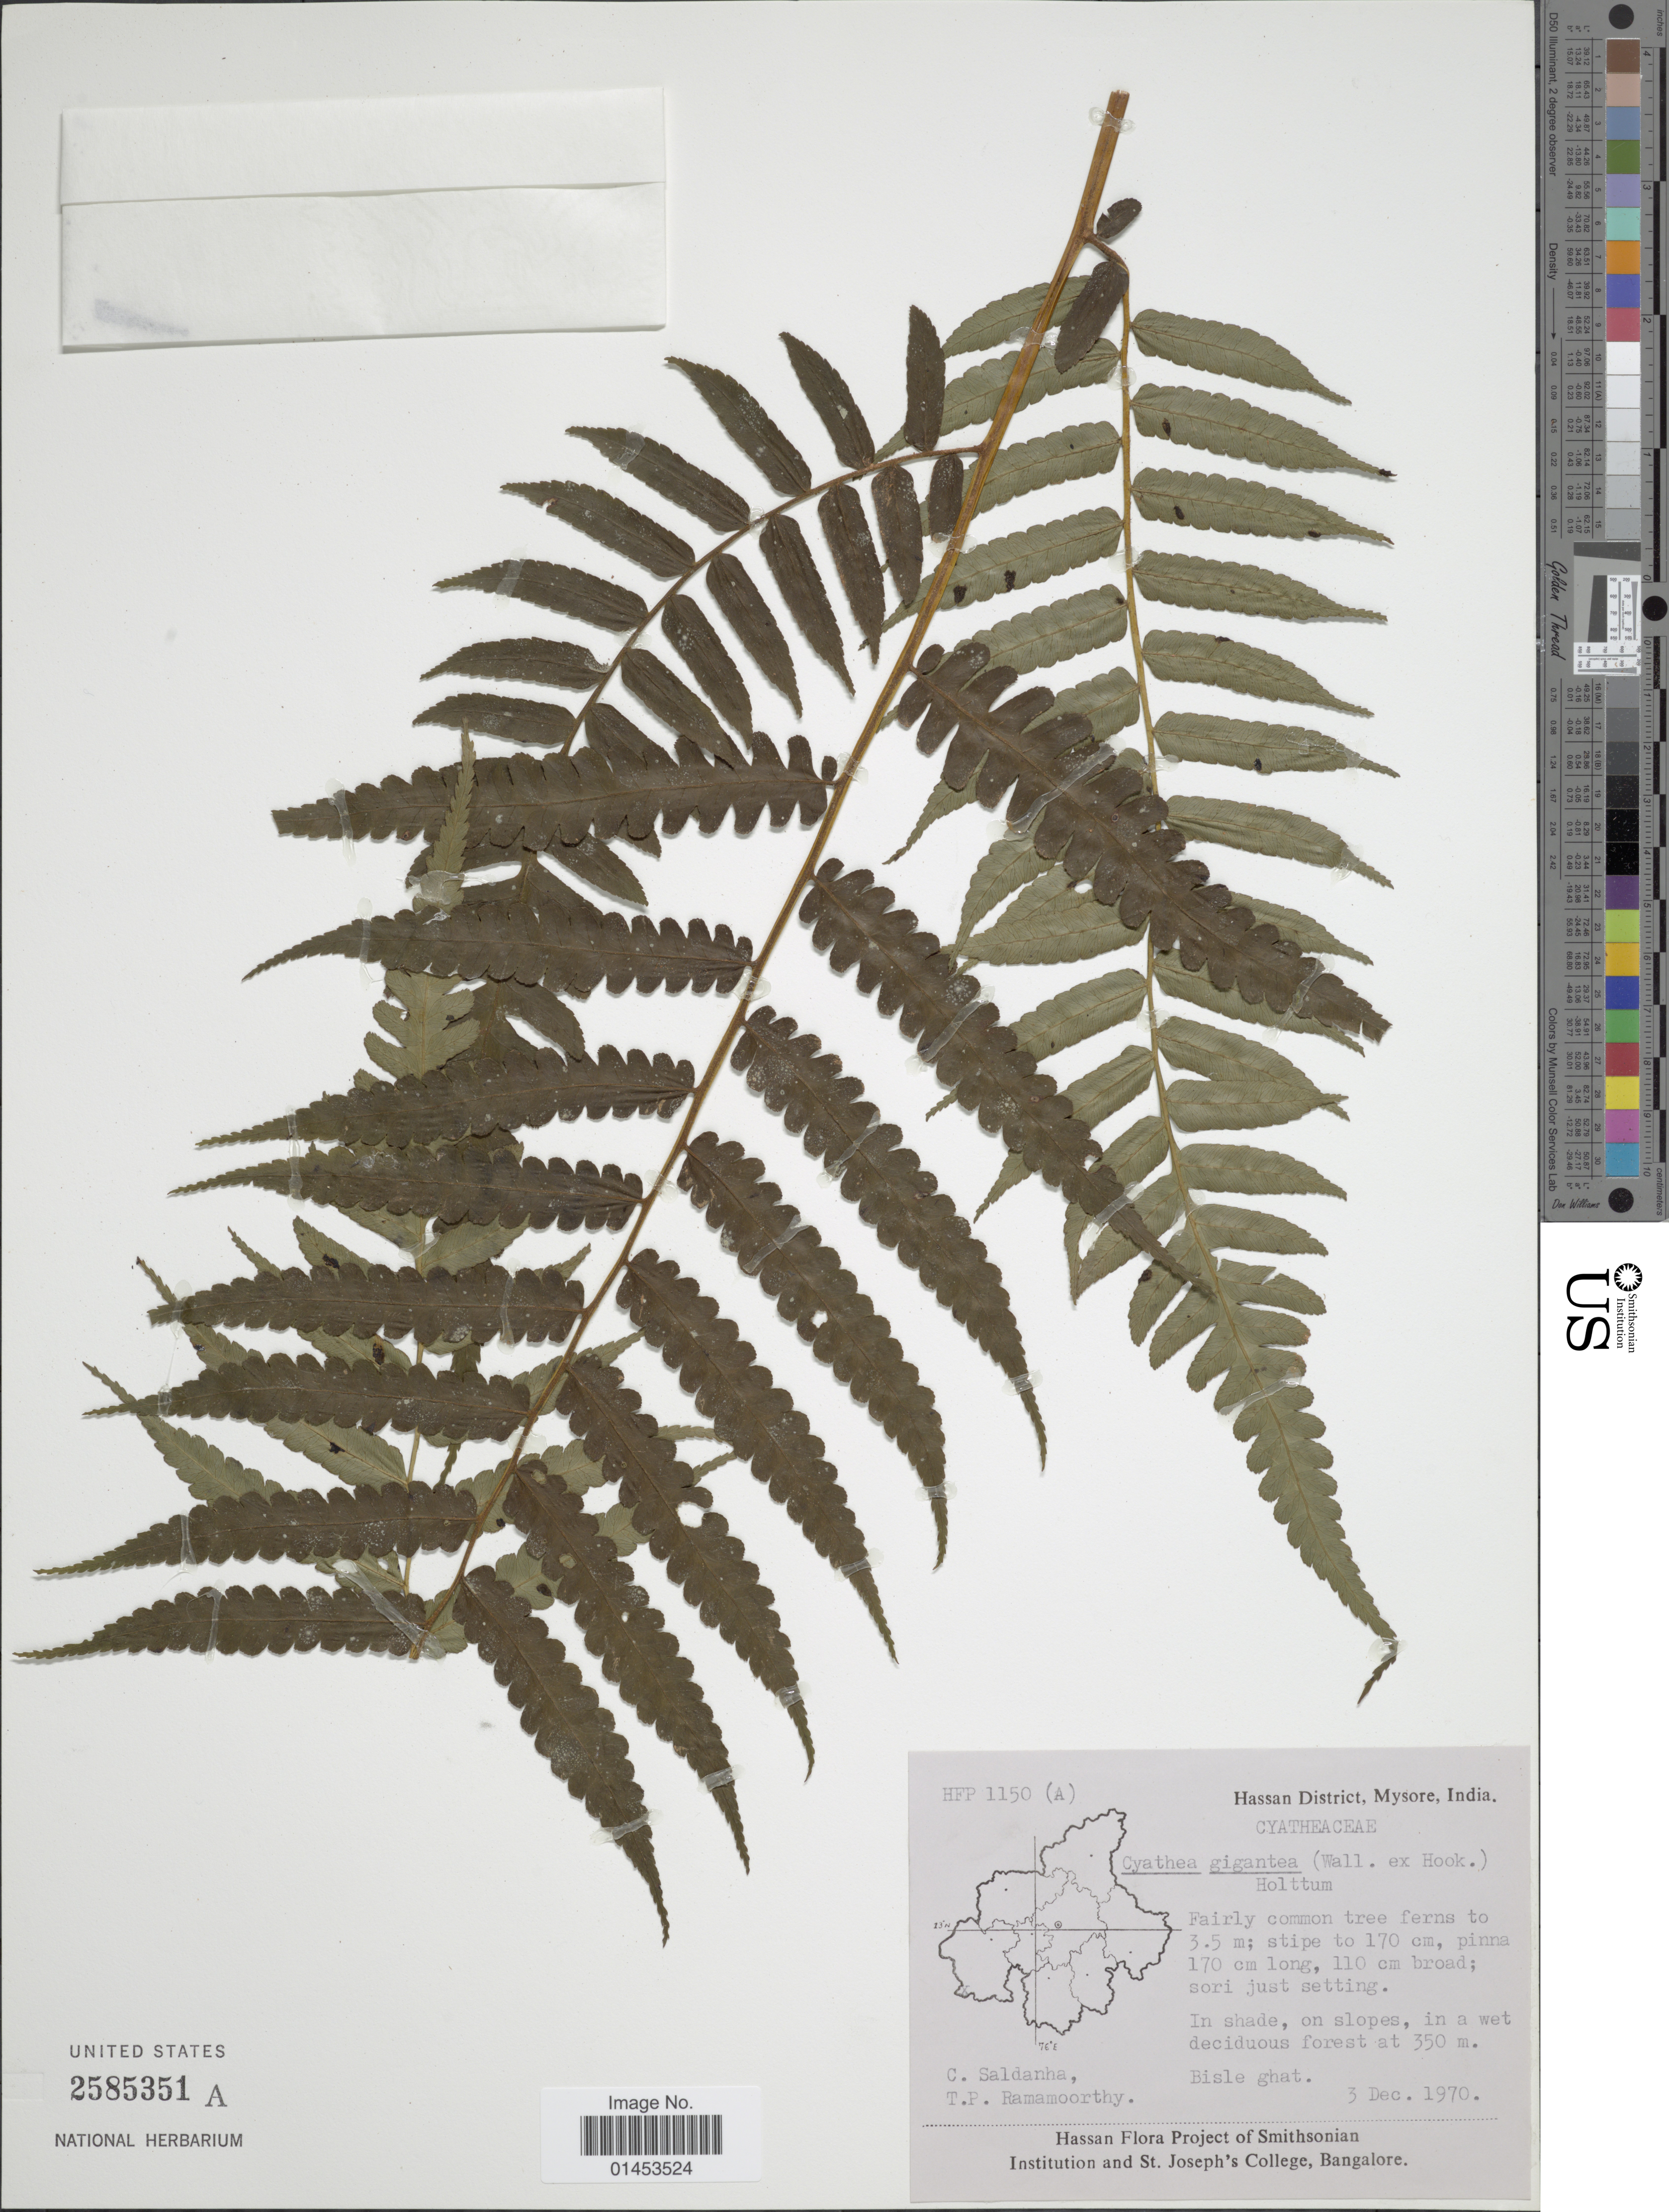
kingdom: Plantae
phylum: Tracheophyta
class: Polypodiopsida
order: Cyatheales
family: Cyatheaceae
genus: Cyathea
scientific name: Cyathea gigantea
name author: (Wall. ex Hook.) Holttum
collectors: C. Saldanha & T. P. Ramamoorthy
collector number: HFP1150(A)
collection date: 1970-12-03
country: India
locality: Hassan District, Mysore, India, Bisle Ghat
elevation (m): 350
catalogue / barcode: US 2585351A